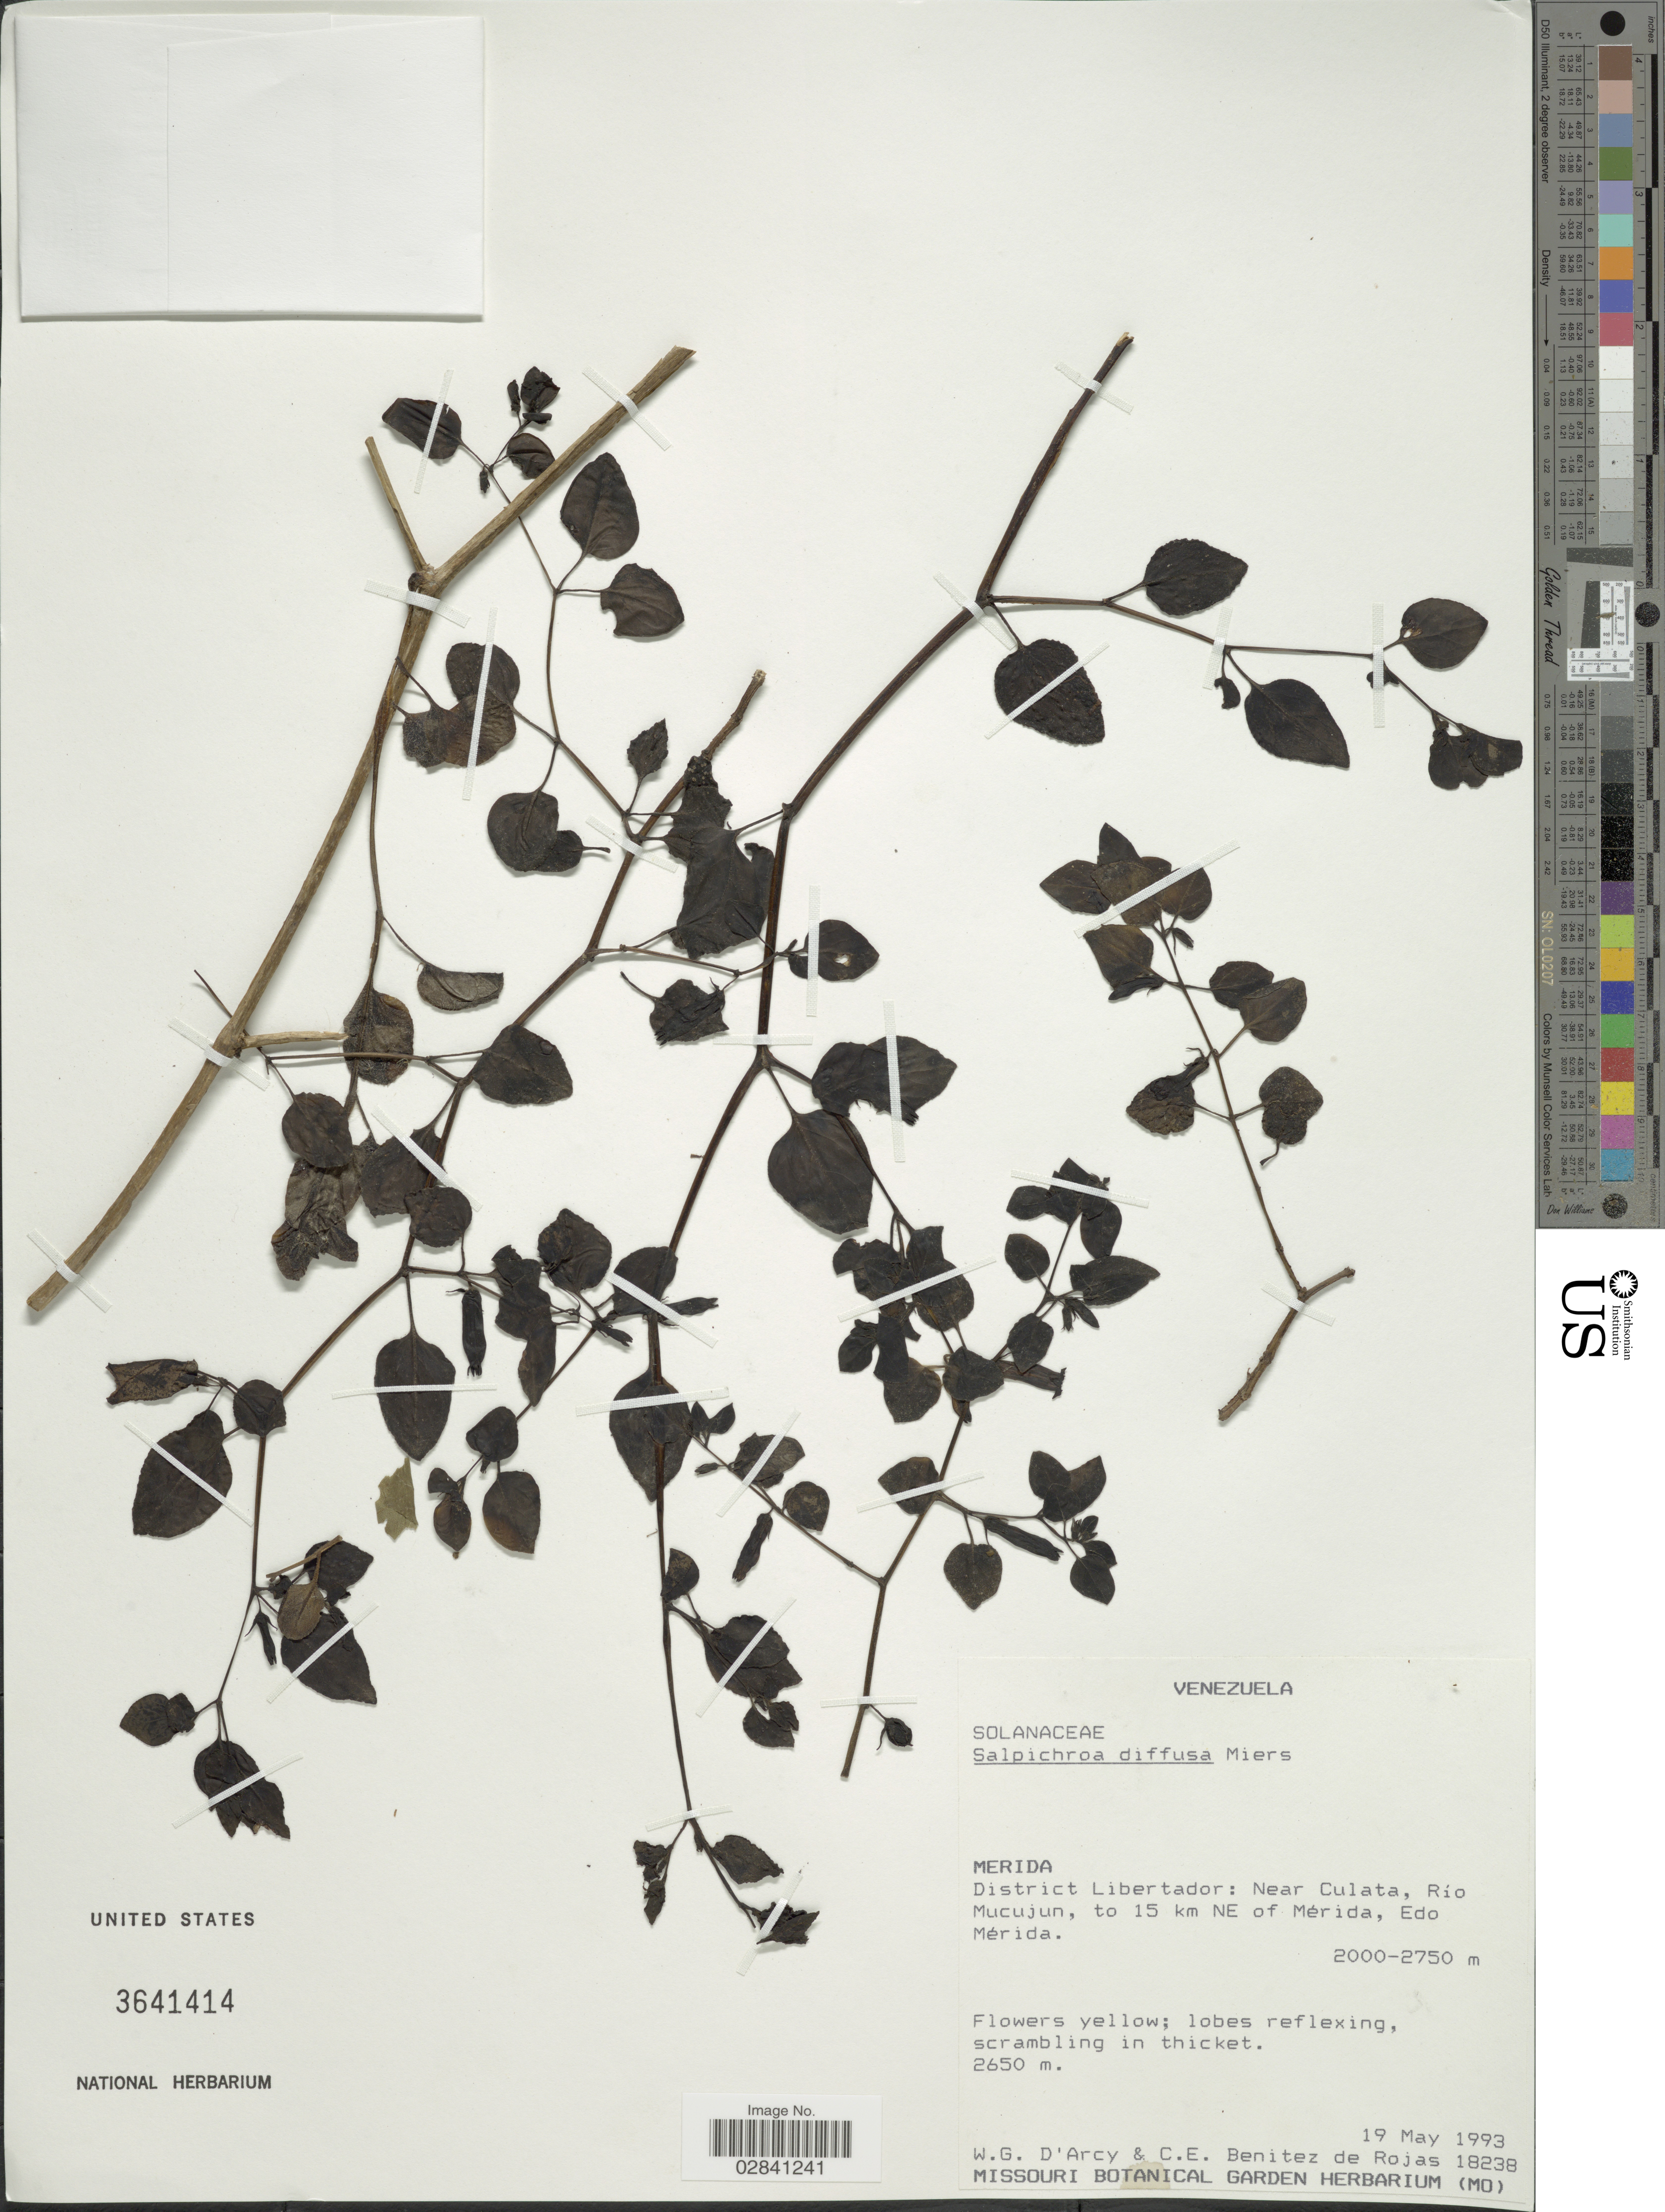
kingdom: Plantae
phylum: Tracheophyta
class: Magnoliopsida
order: Solanales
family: Solanaceae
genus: Salpichroa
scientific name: Salpichroa diffusa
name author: Miers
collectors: W. G. D'Arcy & C. E. Benítez de Rojas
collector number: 18238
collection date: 1993-05-19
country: Venezuela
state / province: Mérida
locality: District Libertador: Near Culata, Rio Mucujun, to 15 km NE of Mérida.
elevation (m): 2000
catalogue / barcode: US 3641414